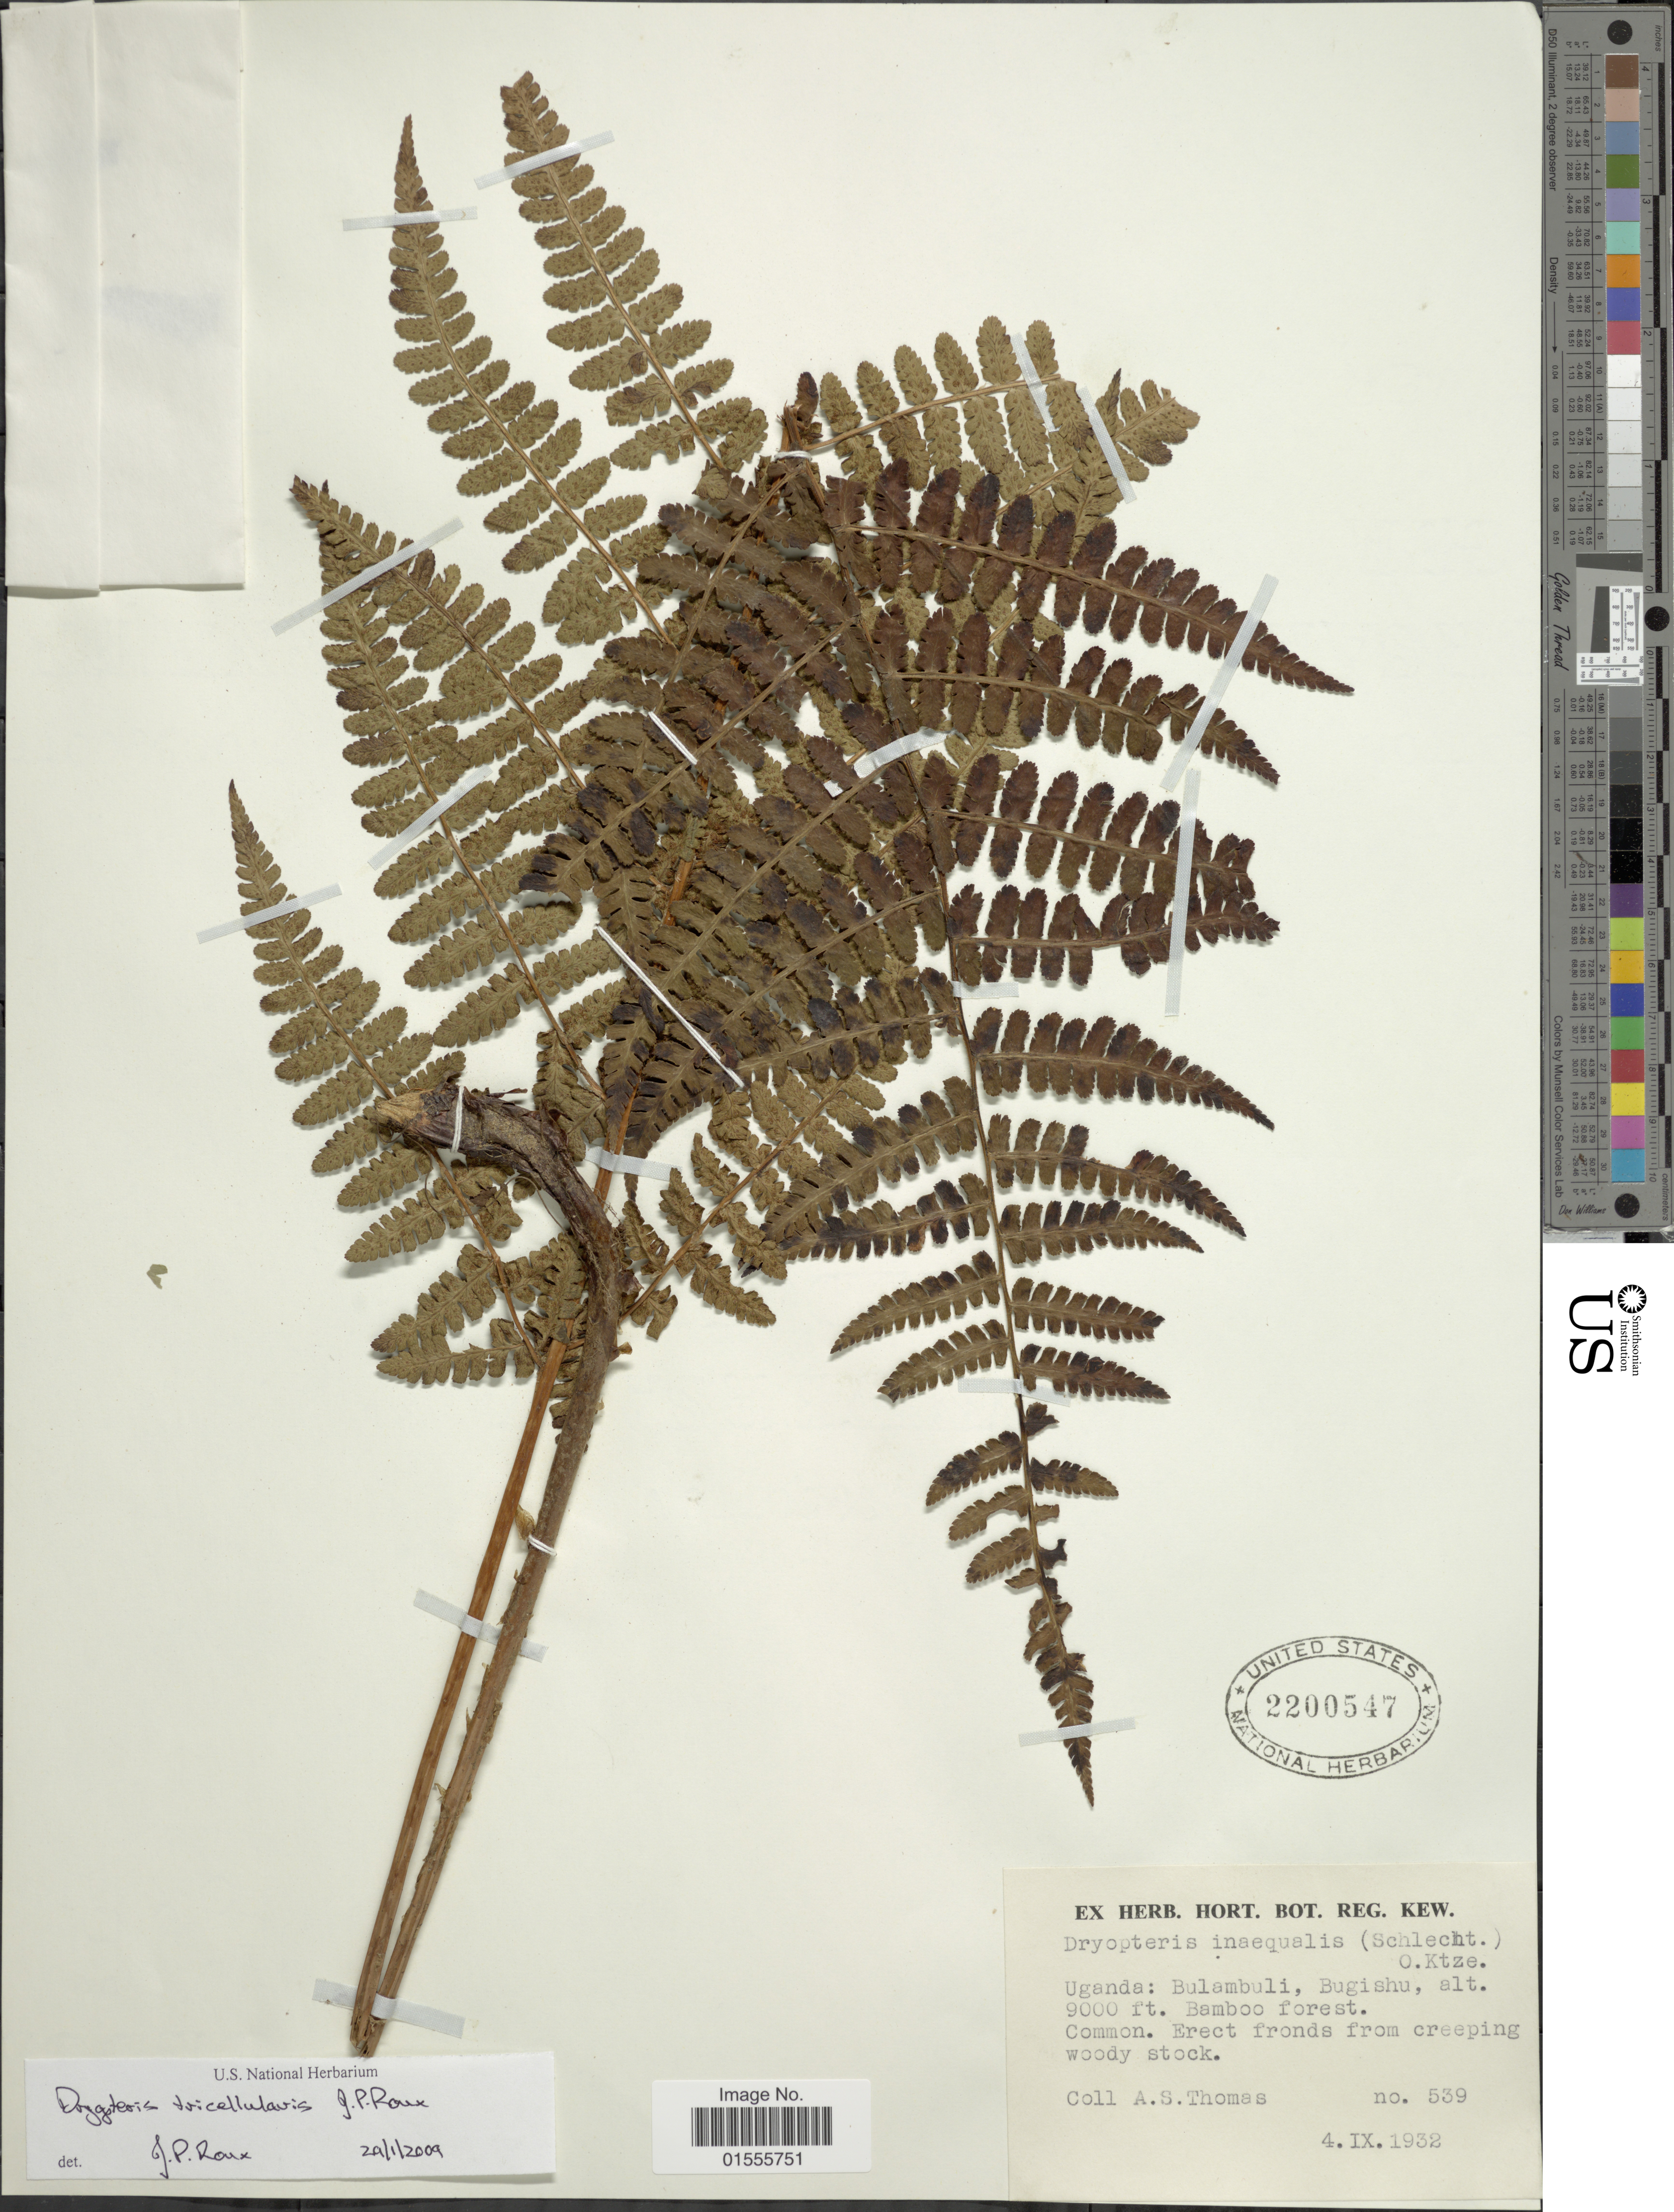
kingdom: Plantae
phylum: Tracheophyta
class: Polypodiopsida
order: Polypodiales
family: Dryopteridaceae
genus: Dryopteris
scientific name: Dryopteris tricellularis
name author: J.P. Roux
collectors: A. Thomas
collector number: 539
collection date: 1932-09-04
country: Uganda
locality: Bulambuli, Bugishu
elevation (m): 2743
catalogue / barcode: US 2200547